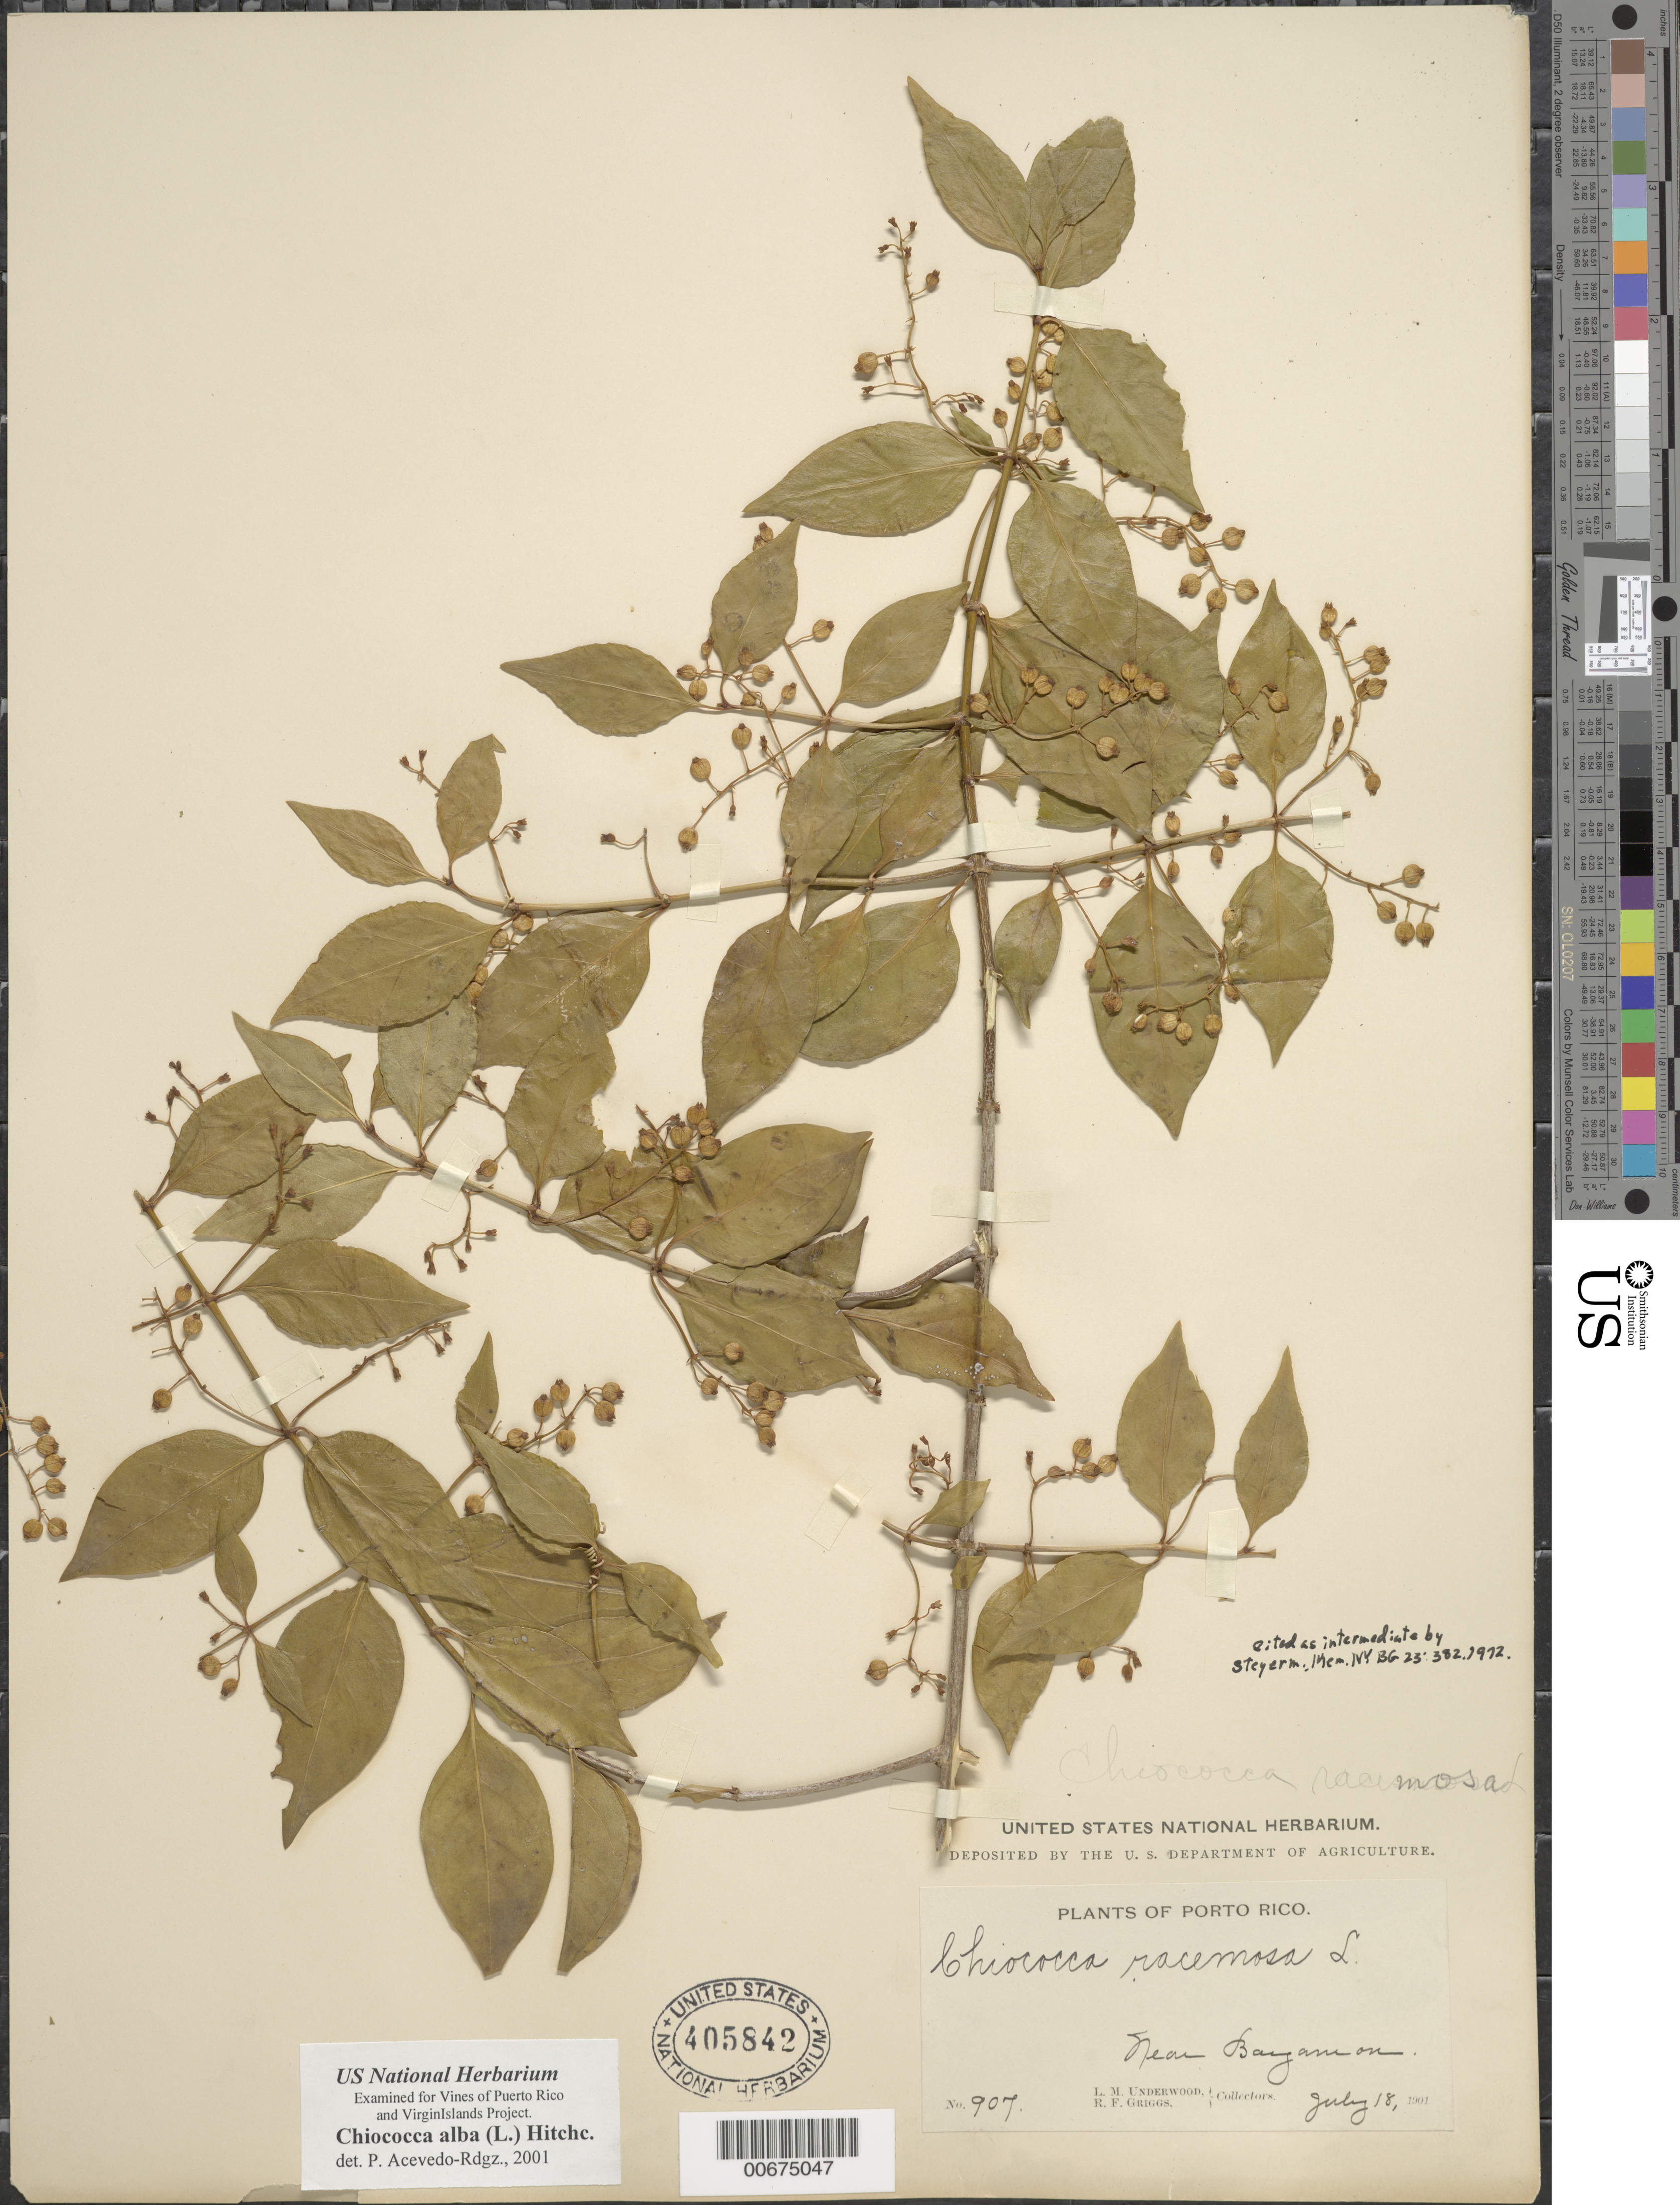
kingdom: Plantae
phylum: Tracheophyta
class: Magnoliopsida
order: Gentianales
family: Rubiaceae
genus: Chiococca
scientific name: Chiococca alba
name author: (L.) Hitchc.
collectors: L. M. Underwood & R. F. Griggs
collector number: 907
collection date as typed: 18 Jul 1901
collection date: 1901-07-18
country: Puerto Rico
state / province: Bayamón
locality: near Bayamon.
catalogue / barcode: US 405842